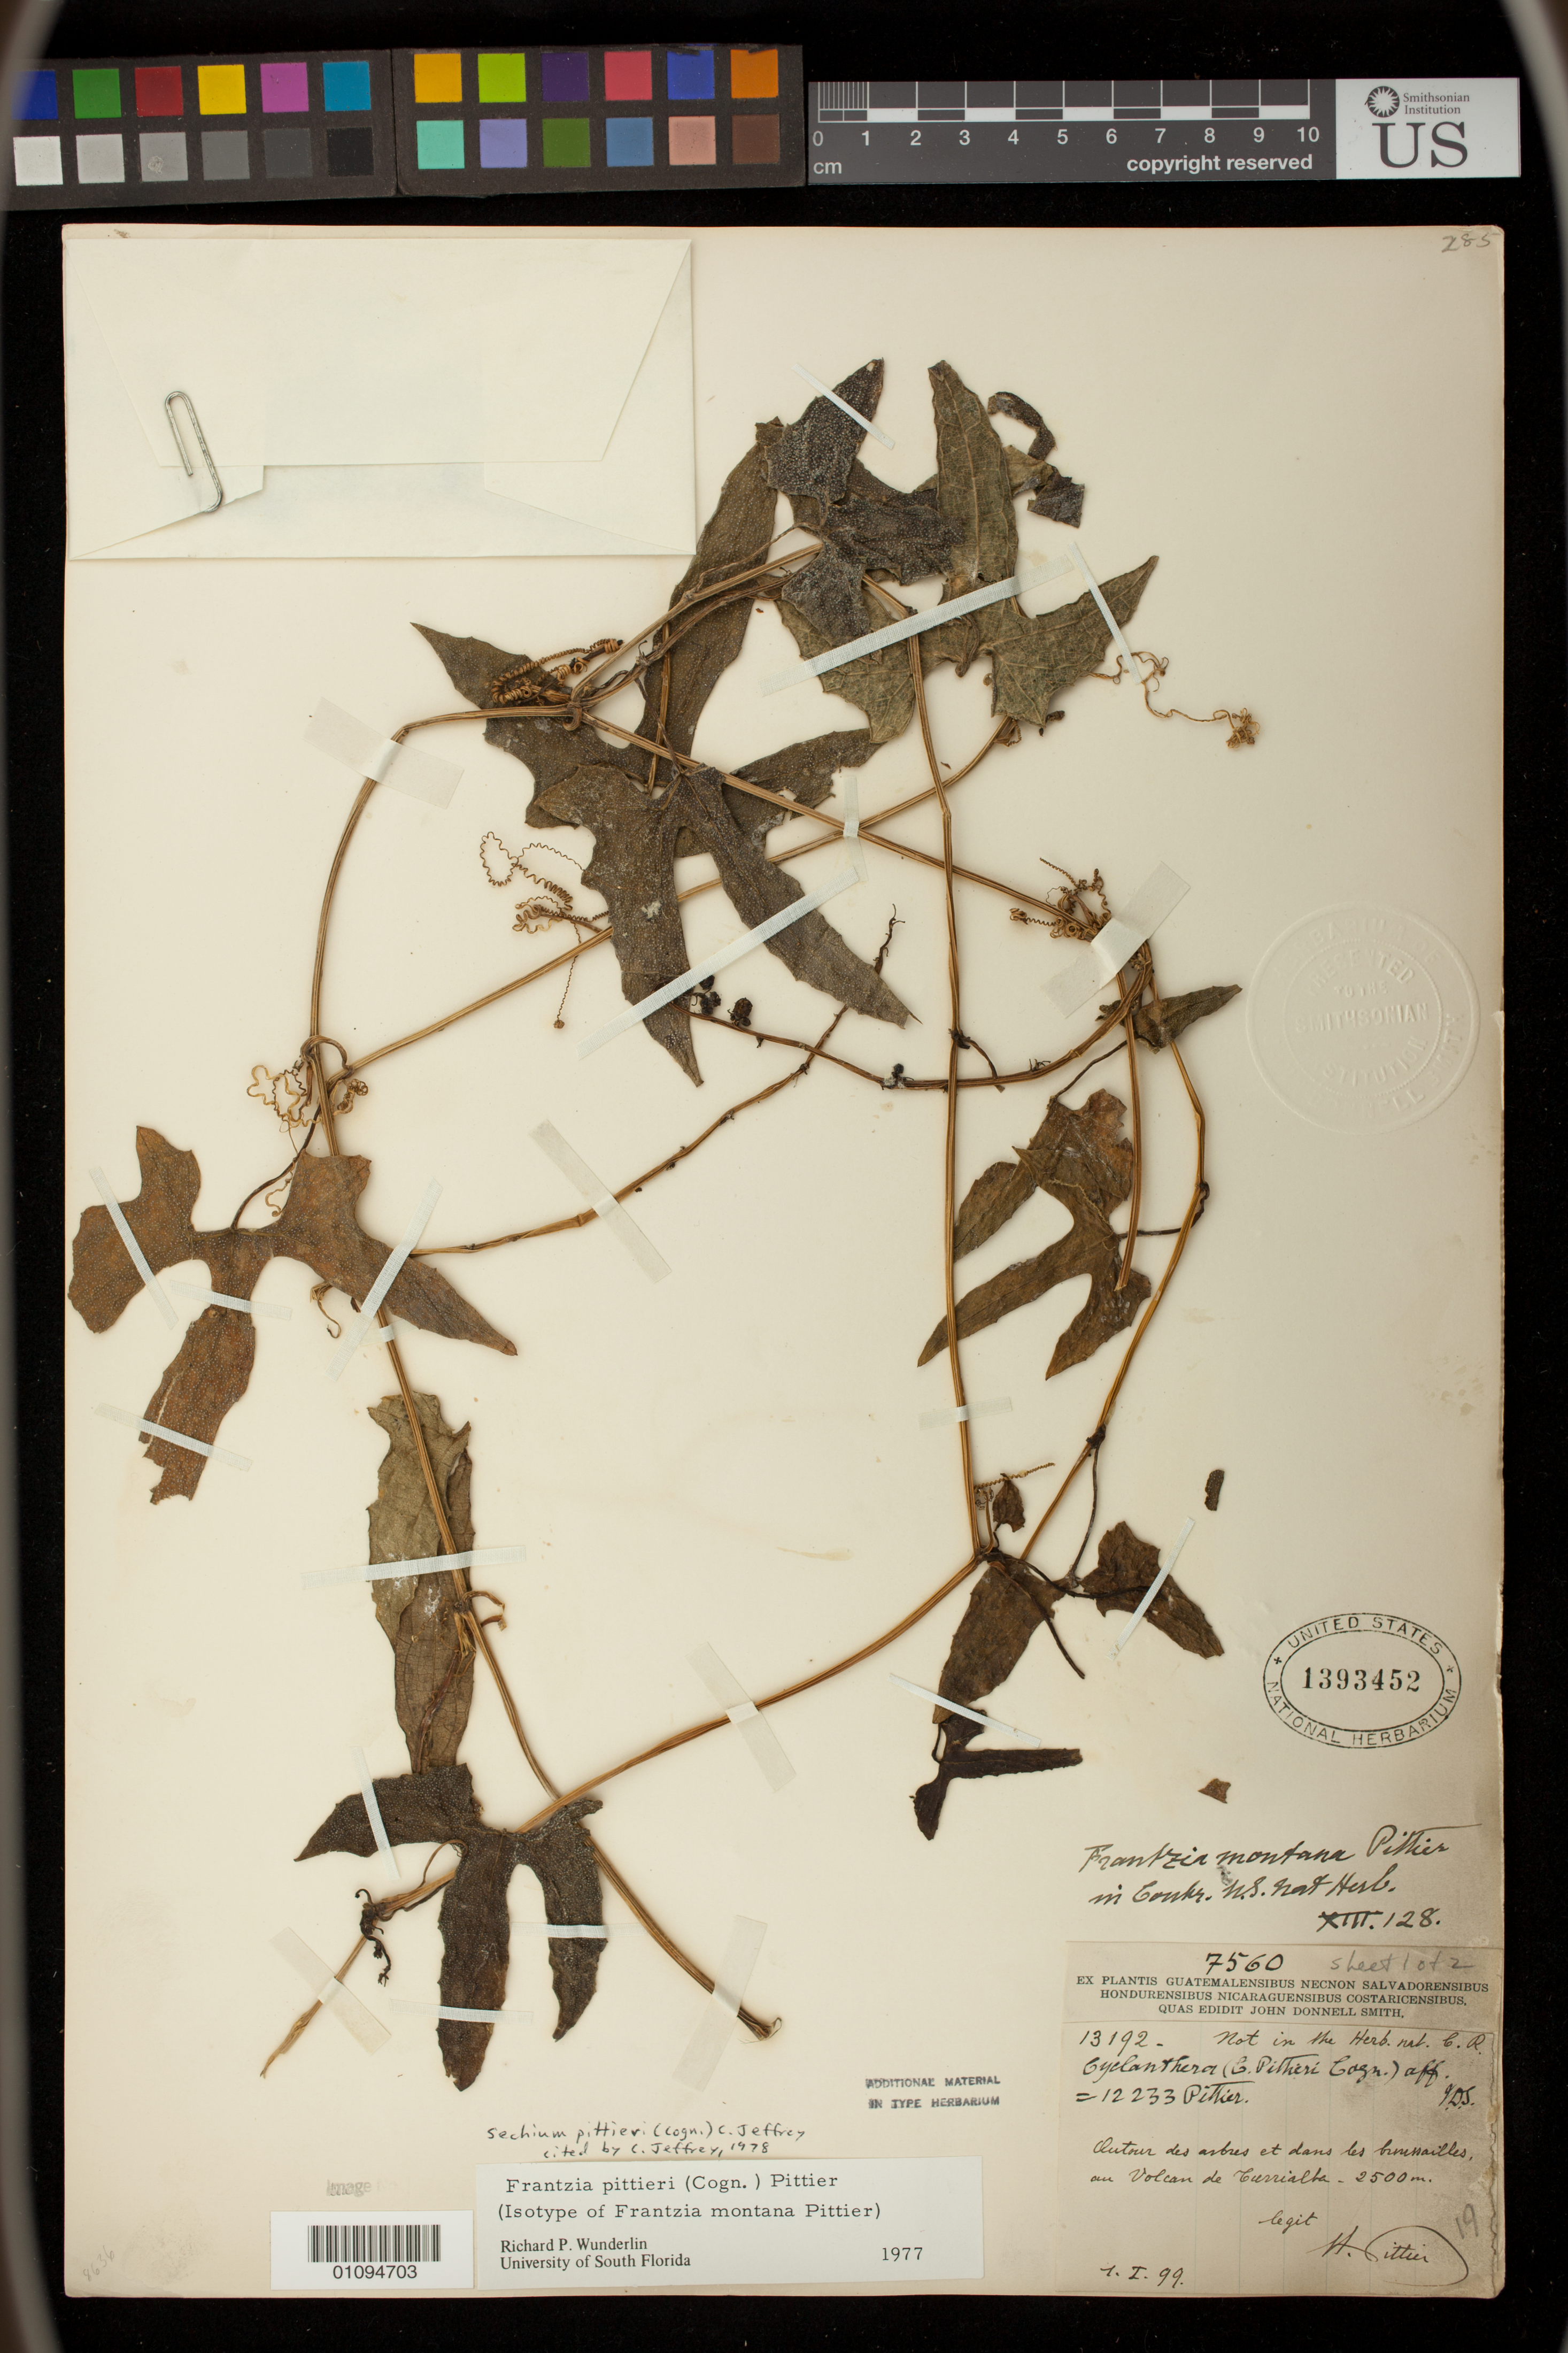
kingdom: Plantae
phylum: Tracheophyta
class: Magnoliopsida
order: Cucurbitales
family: Cucurbitaceae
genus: Frantzia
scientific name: Frantzia montana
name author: Pittier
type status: Isotype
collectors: H. F. Pittier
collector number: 13192 (J.D.S. 7560)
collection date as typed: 01 Jan 1899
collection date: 1899-01-01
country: Costa Rica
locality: Volcan de Turrialba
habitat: Autour des arbres et dans les broussailles, au Volcan de Turrialba.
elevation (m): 2500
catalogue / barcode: US 1393452